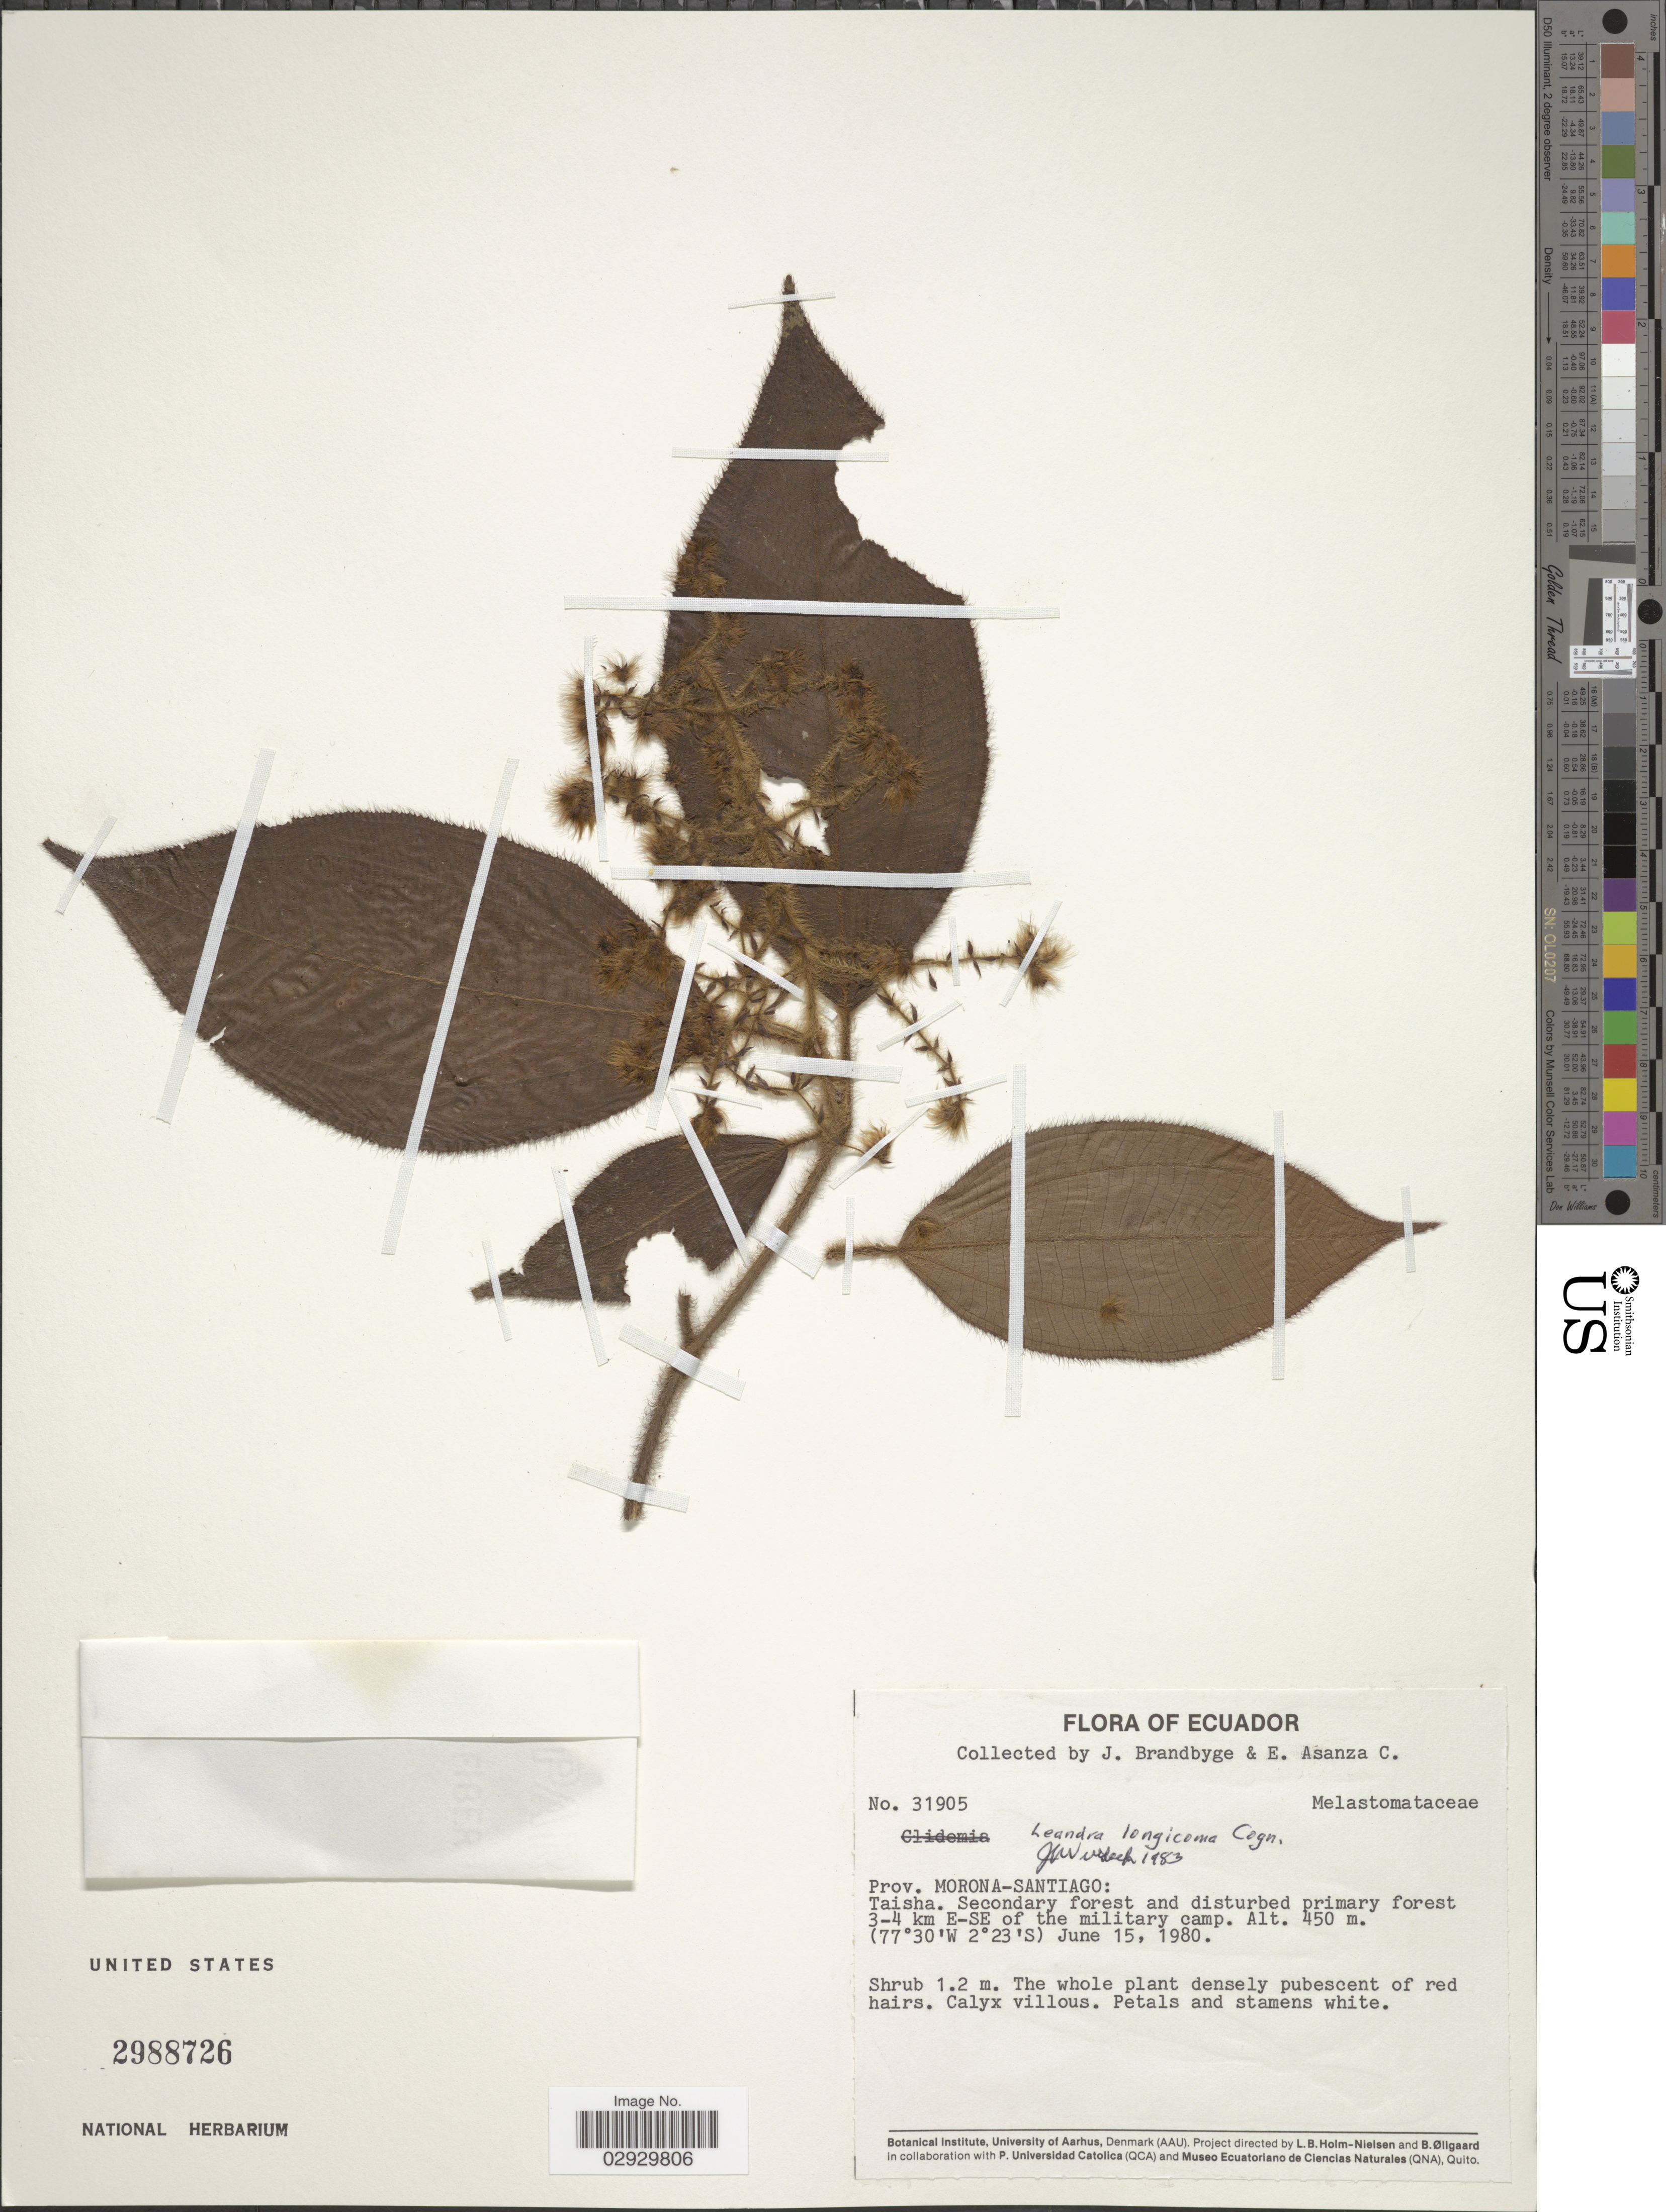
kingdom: Plantae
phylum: Tracheophyta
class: Magnoliopsida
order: Myrtales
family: Melastomataceae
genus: Leandra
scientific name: Leandra longicoma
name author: Cogn.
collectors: J. Brandbyge & E. Asanza C.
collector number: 31905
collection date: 1980-06-15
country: Ecuador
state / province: Morona-Santiago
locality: Taisha. Secondary forest and disturbed primary forest 3-4 km E-SE of the military camp.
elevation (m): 450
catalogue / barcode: US 2988726